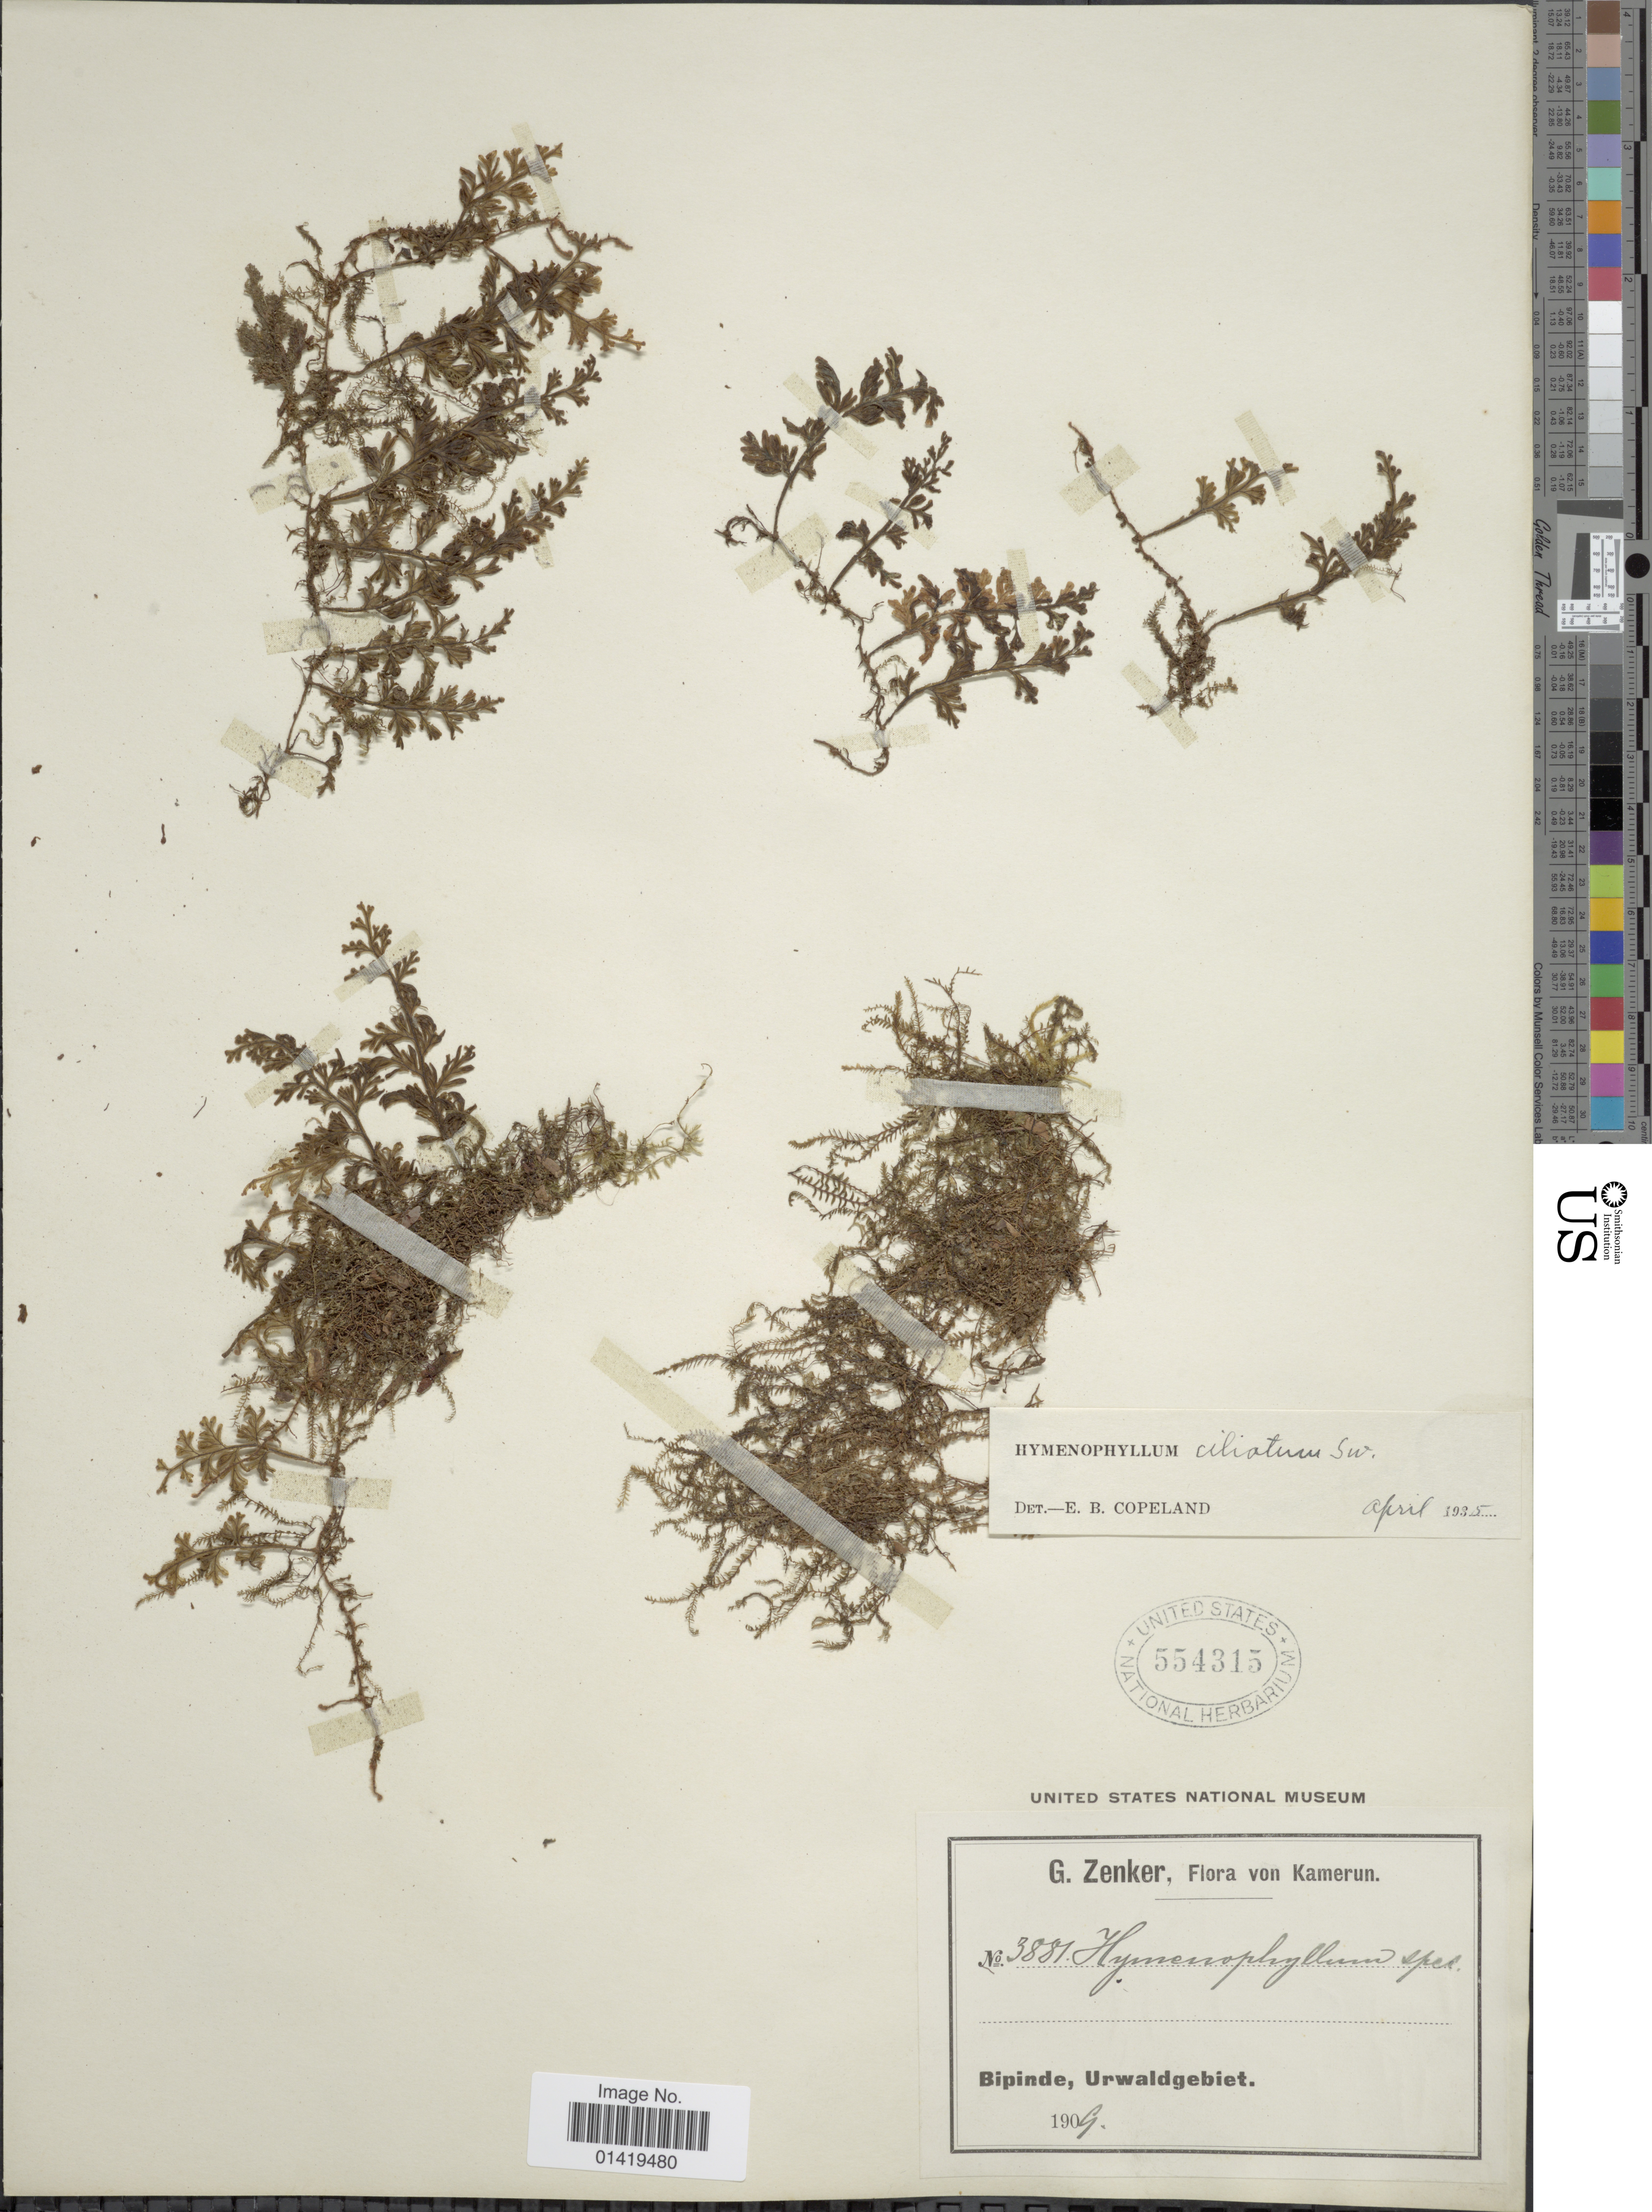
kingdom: Plantae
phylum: Tracheophyta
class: Polypodiopsida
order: Hymenophyllales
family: Hymenophyllaceae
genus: Hymenophyllum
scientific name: Hymenophyllum hirsutum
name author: (L.) Sw.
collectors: G. A. Zenker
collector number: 3881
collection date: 1909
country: Cameroon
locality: Kamerun Bipinde Urwaldgebiet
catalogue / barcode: US 554315